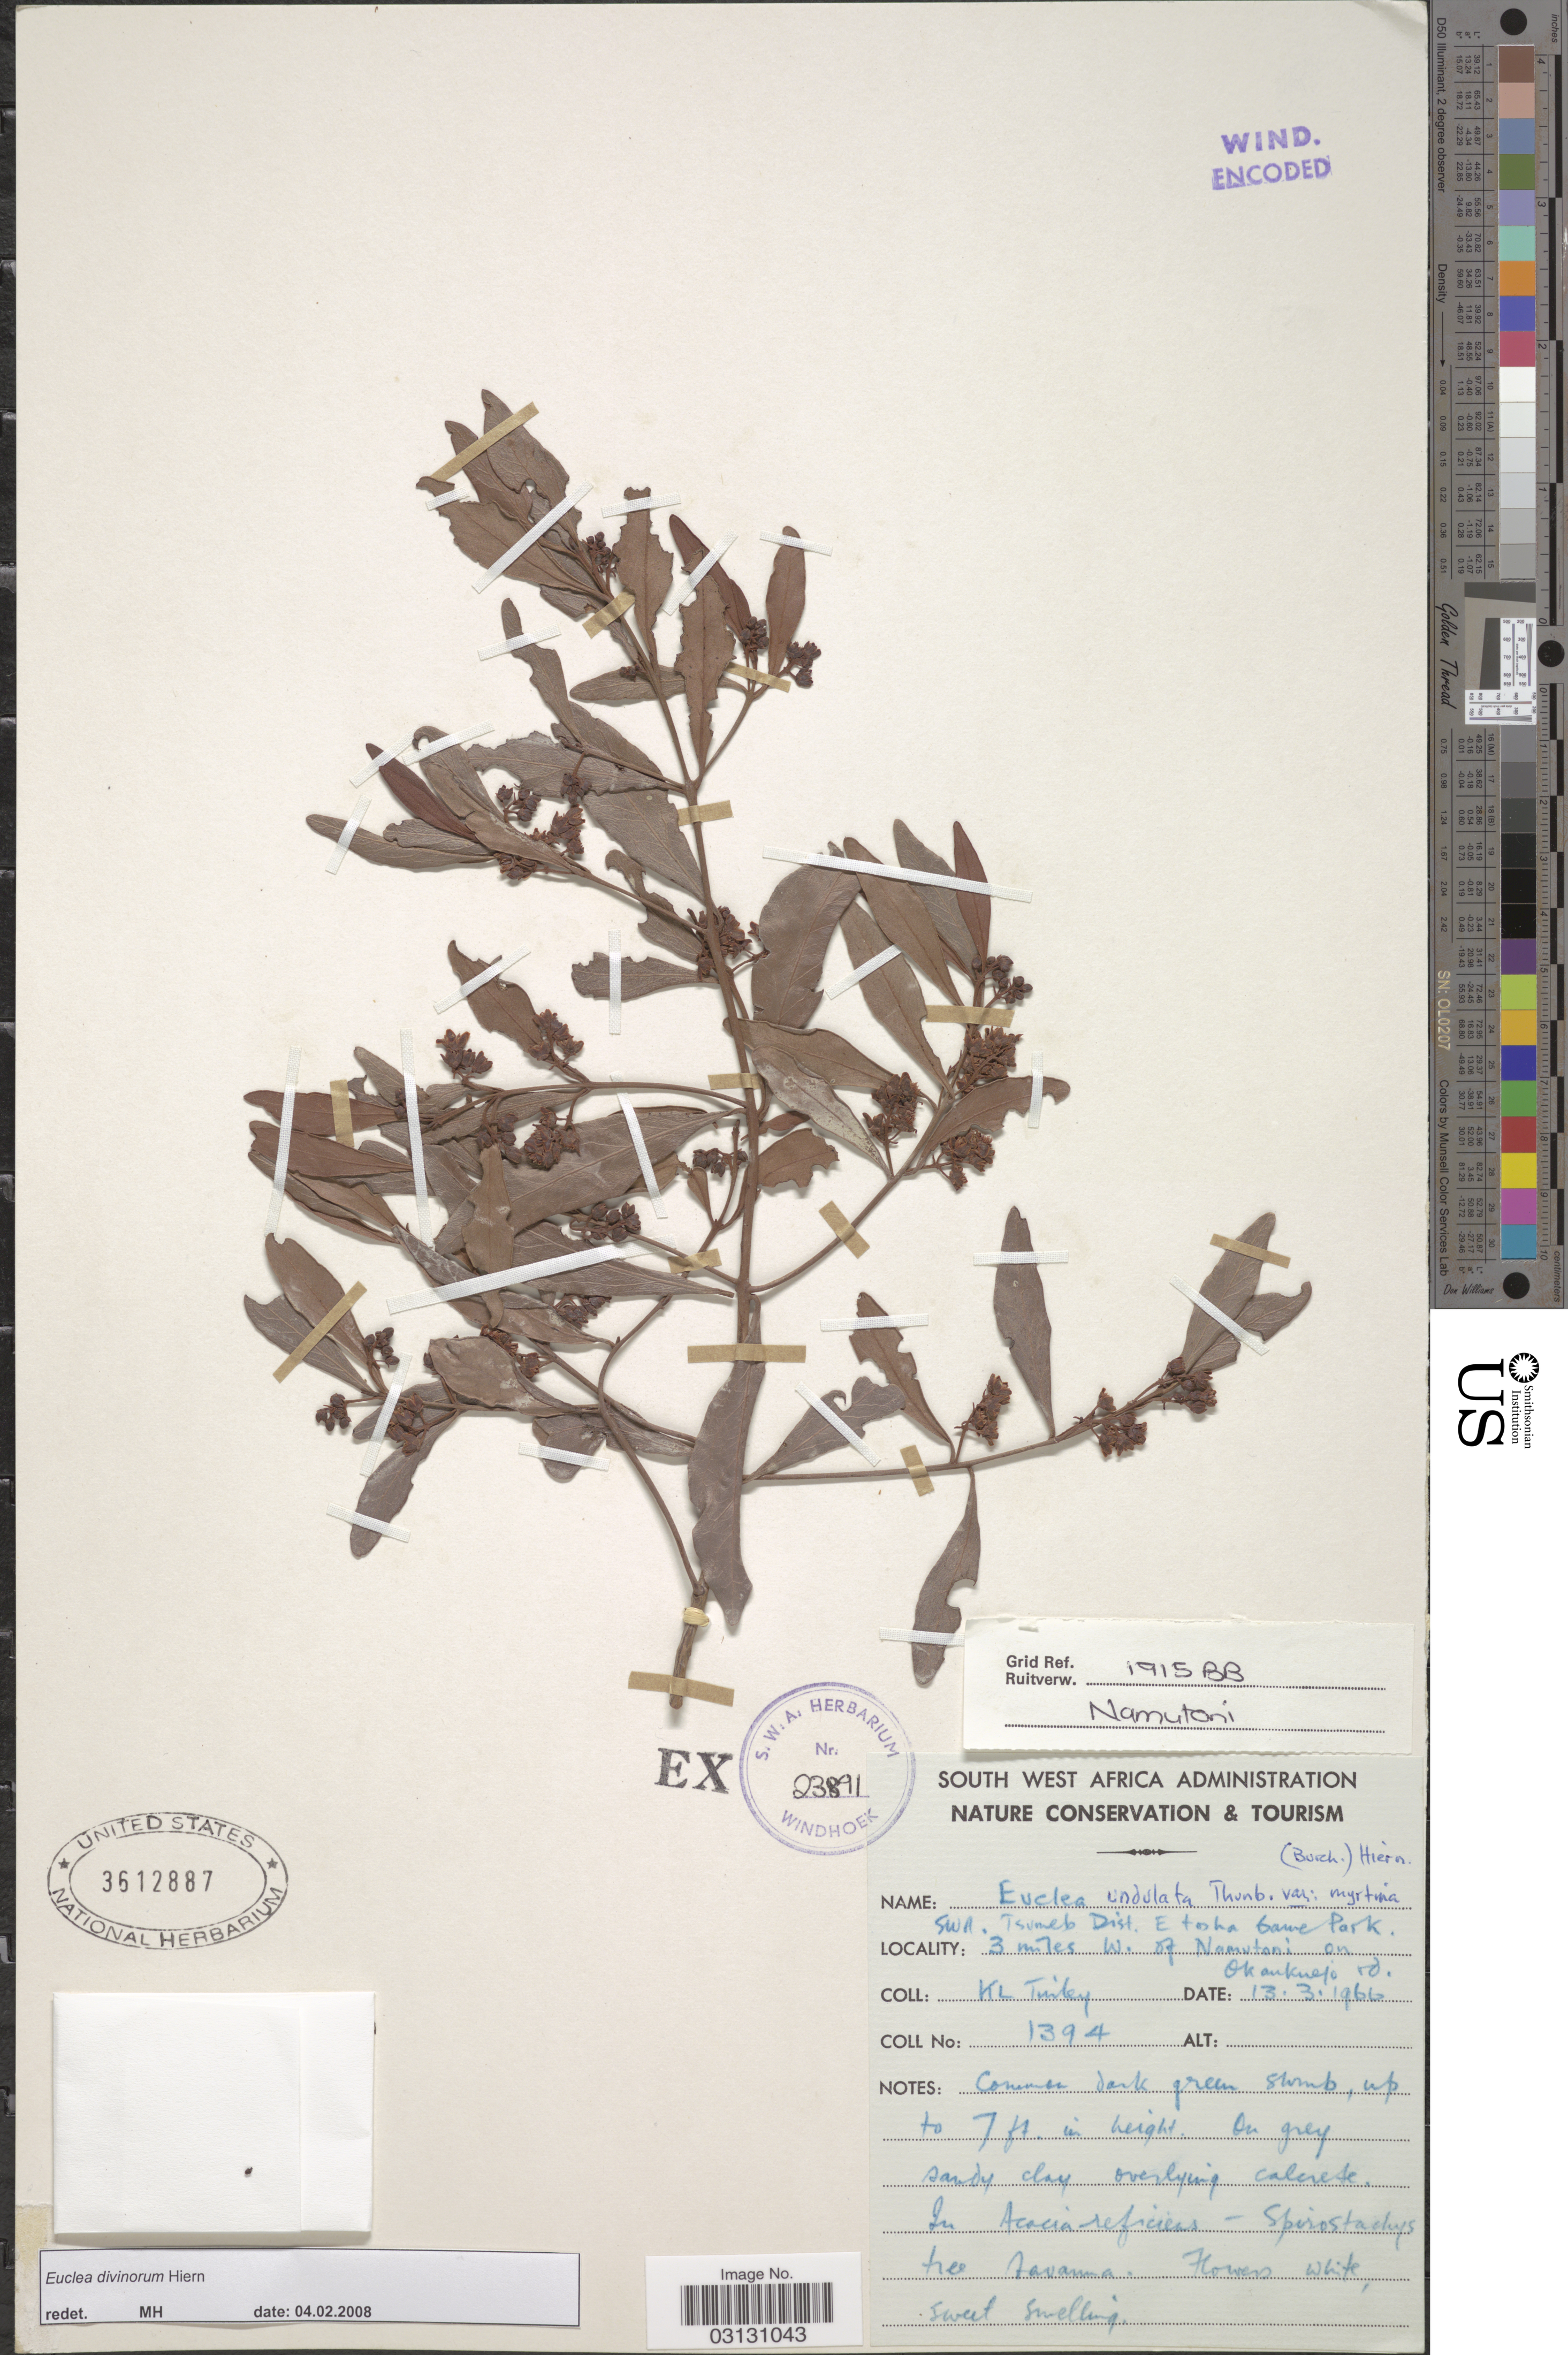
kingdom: Plantae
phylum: Tracheophyta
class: Magnoliopsida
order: Ericales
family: Ebenaceae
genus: Euclea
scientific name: Euclea undulata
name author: Thunb.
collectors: K. Tinley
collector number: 1394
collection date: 1966-03-13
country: Namibia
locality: SWA. Tsumeb Dist. Etosha Game Park. 3 miles W. of Namutoni on Okaukuejo rd.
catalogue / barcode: US 3612887